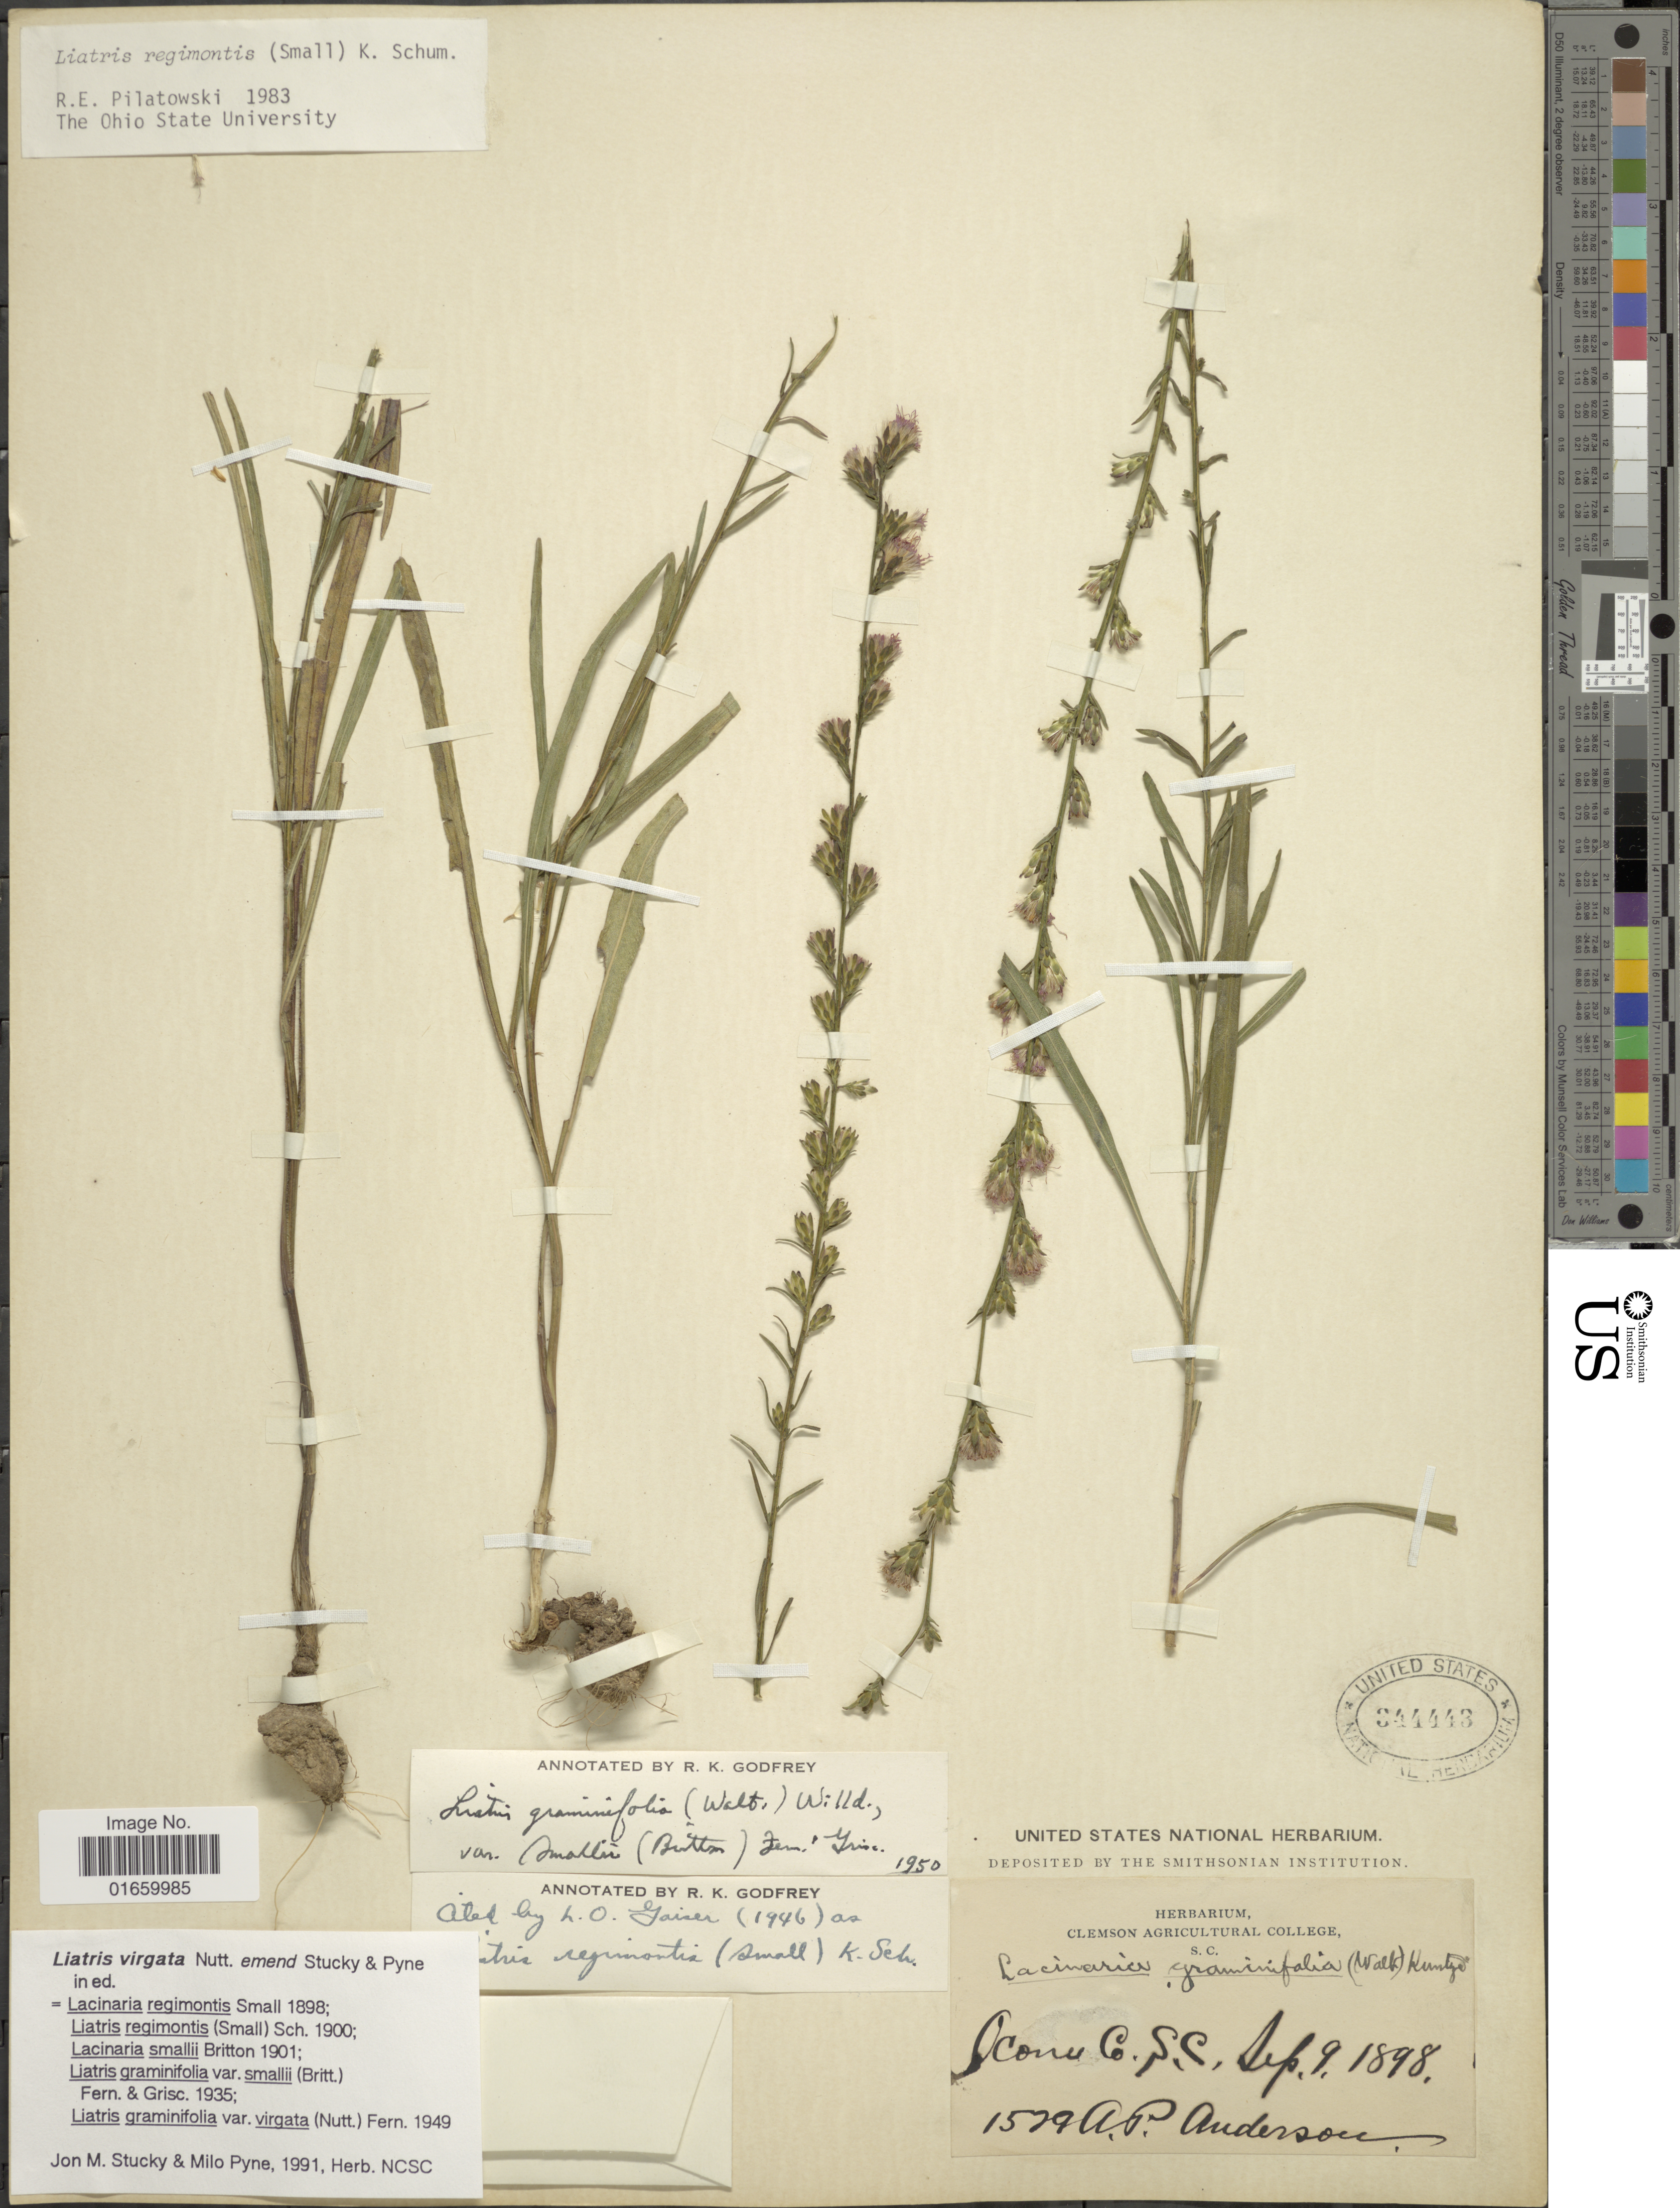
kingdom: Plantae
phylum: Tracheophyta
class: Magnoliopsida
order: Asterales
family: Asteraceae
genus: Liatris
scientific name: Liatris virgata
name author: Nutt.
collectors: A. P. Anderson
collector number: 1529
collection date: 1898-09-09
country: United States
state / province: South Carolina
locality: Oconee Co.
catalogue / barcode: US 344443